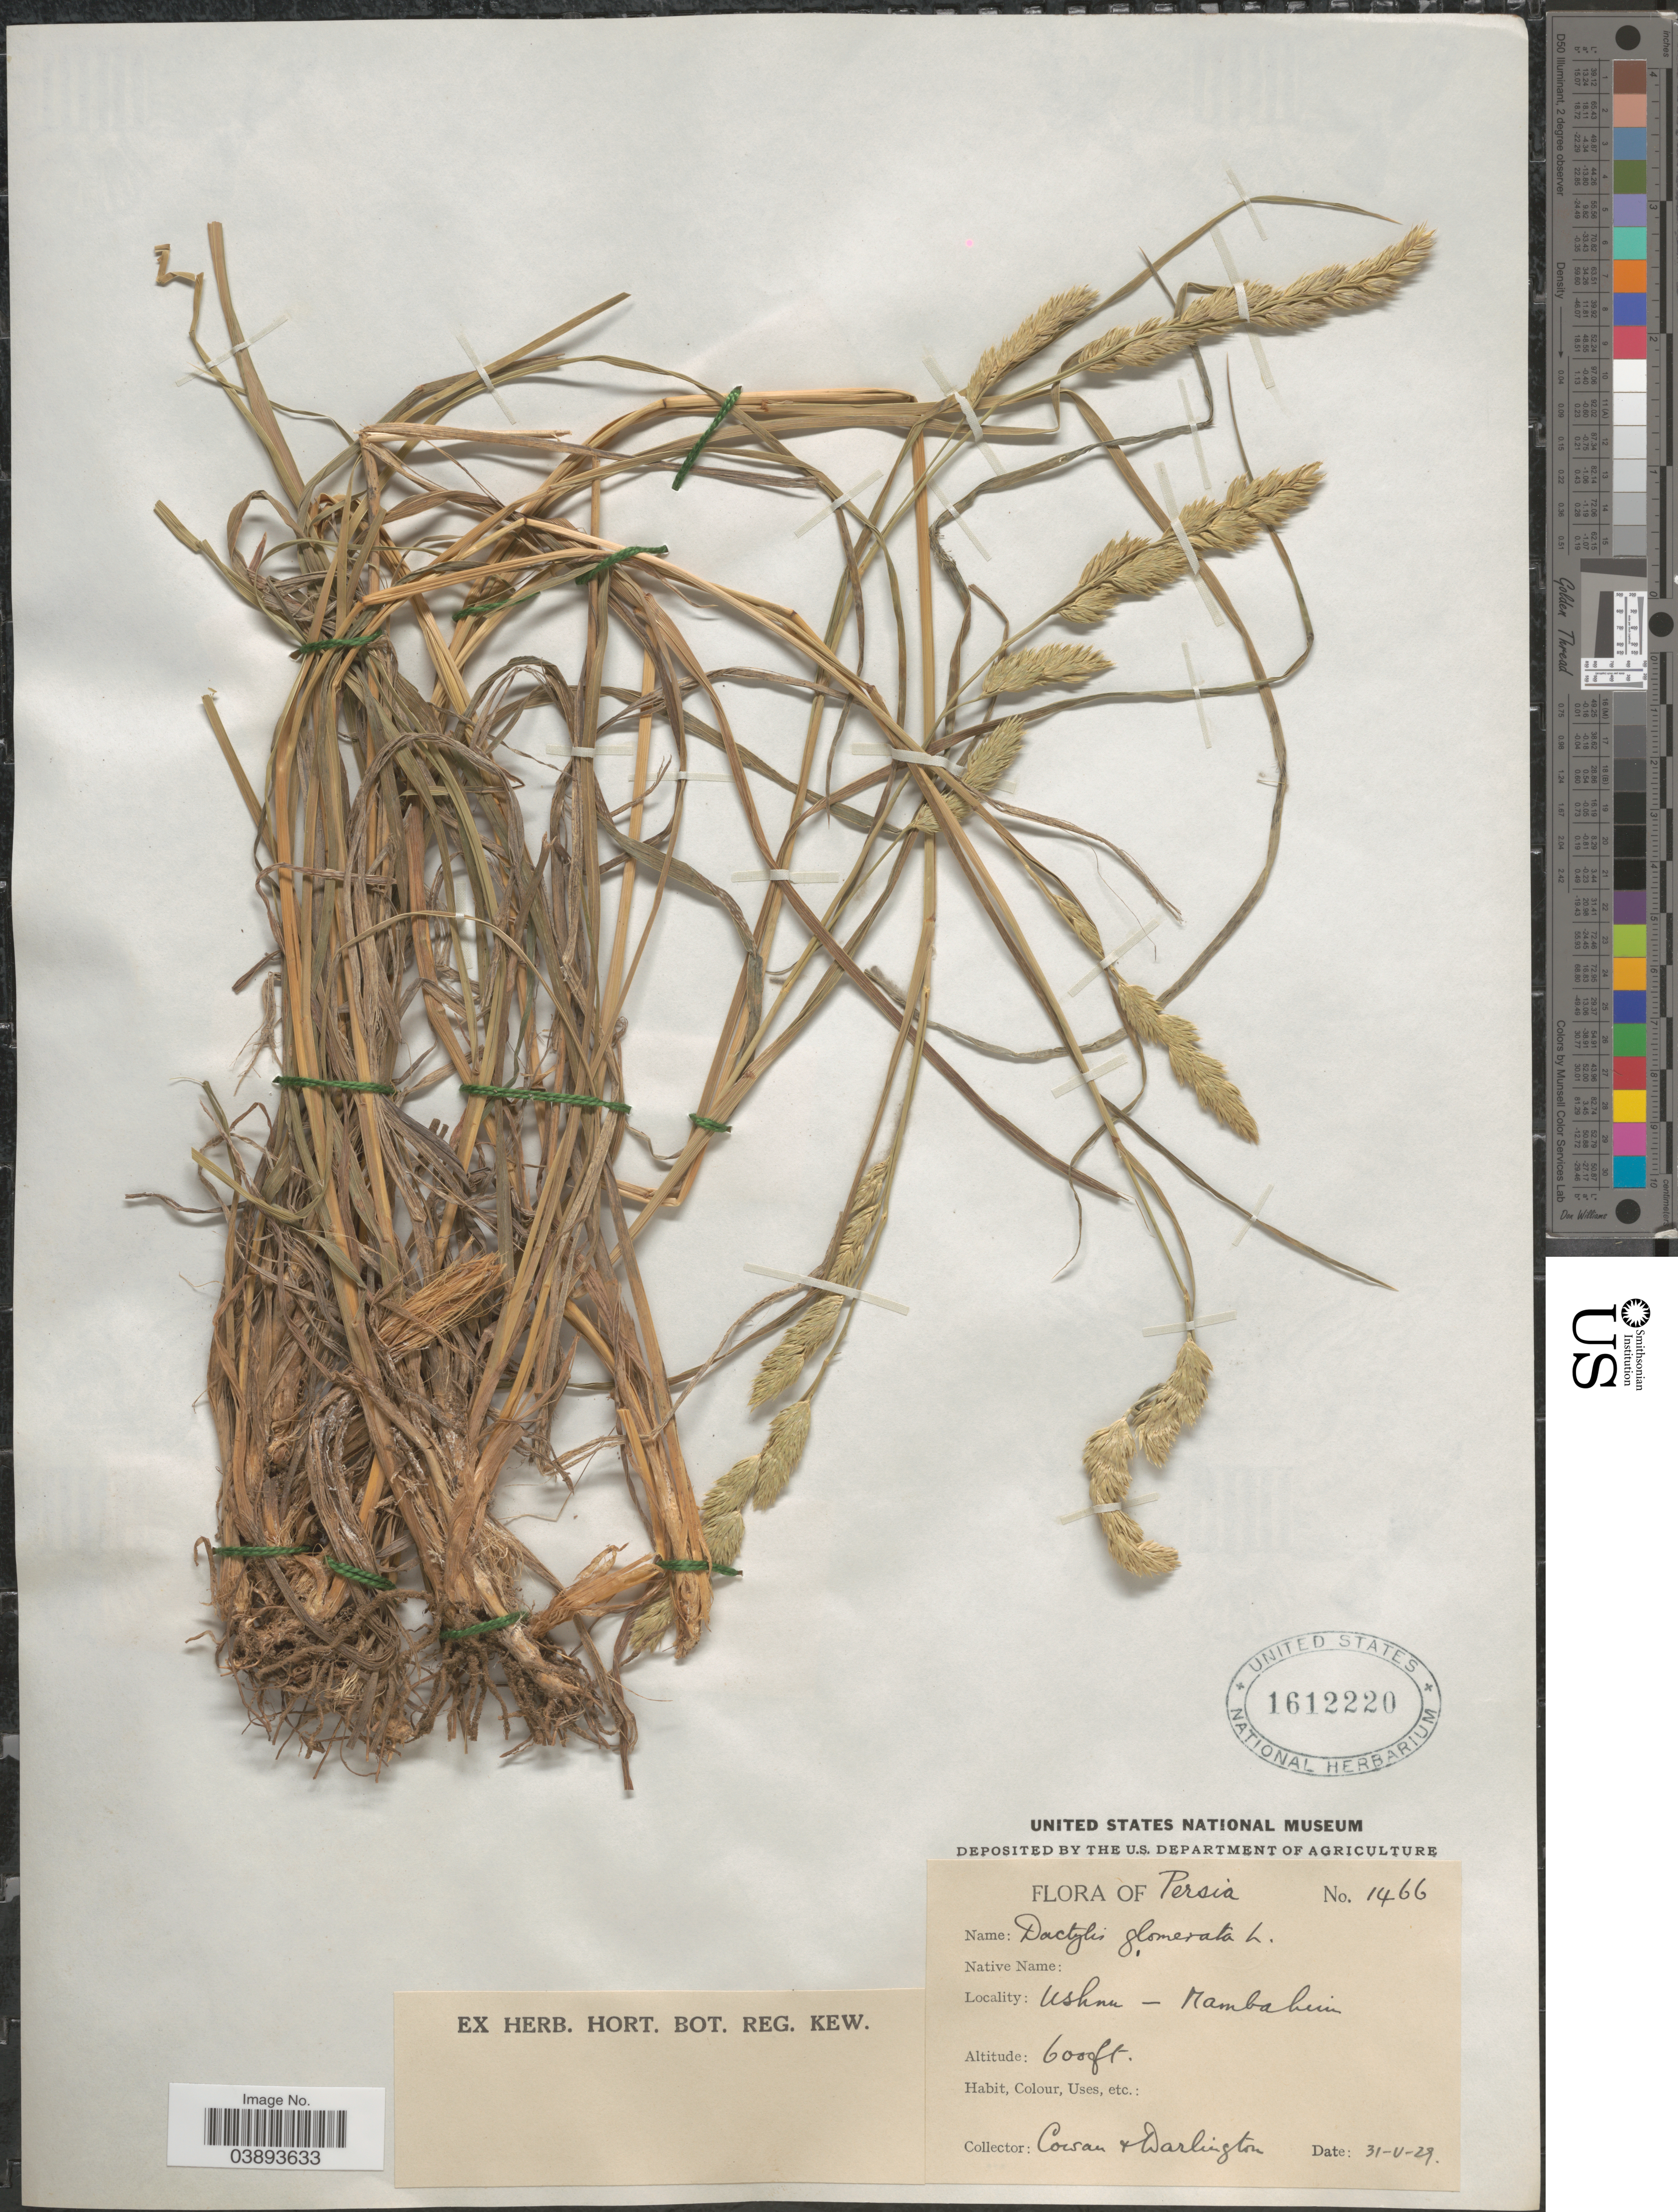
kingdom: Plantae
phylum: Tracheophyta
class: Liliopsida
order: Poales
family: Poaceae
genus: Dactylis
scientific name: Dactylis glomerata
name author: L.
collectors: Cowan & Darlington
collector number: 1466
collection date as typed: Transcribed d/m/y: 31/5/29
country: Iran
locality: Persia. Ushnu - Mambalun.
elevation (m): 1829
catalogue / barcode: US 1612220